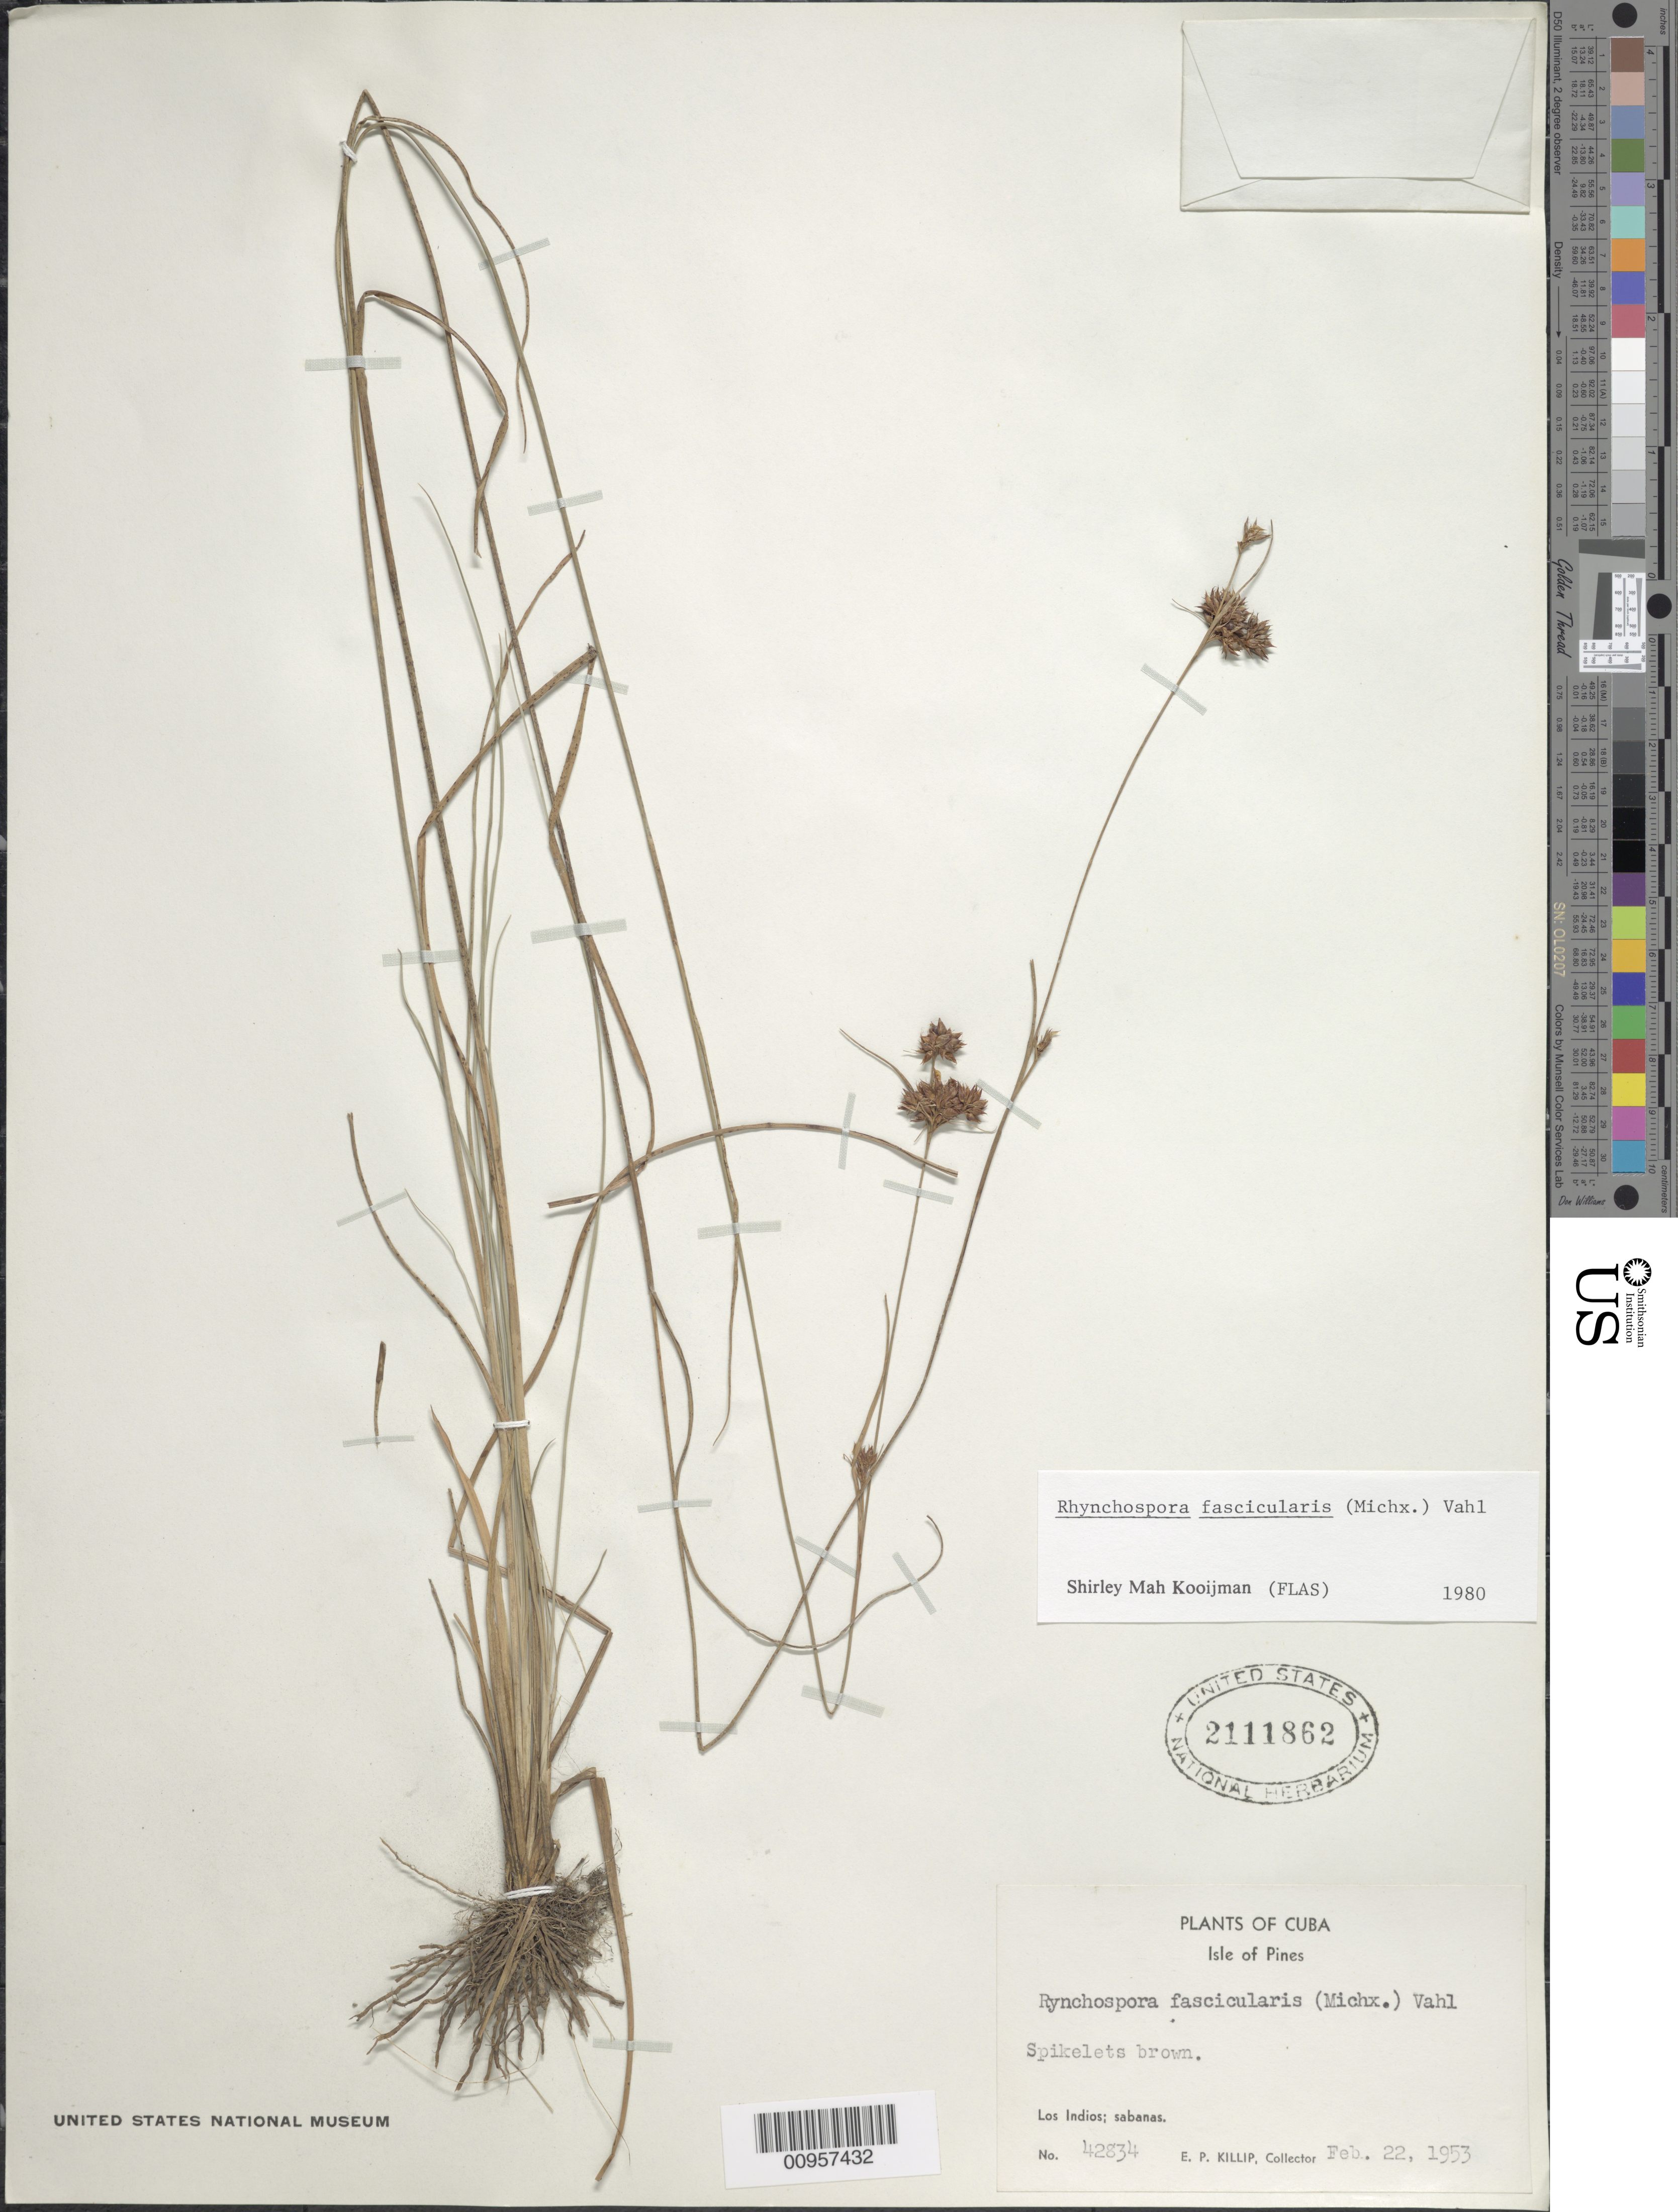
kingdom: Plantae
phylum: Tracheophyta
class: Liliopsida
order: Poales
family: Cyperaceae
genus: Rhynchospora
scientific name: Rhynchospora fascicularis subsp. fascicularis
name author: (Michx.) Vahl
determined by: Kooijman, S. M.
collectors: E. P. Killip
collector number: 42834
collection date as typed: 22 Feb 1953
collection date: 1953-02-22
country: Cuba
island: Isla de la Juventud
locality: Los Indios, sabanas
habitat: Sabanas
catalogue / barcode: US 2111862